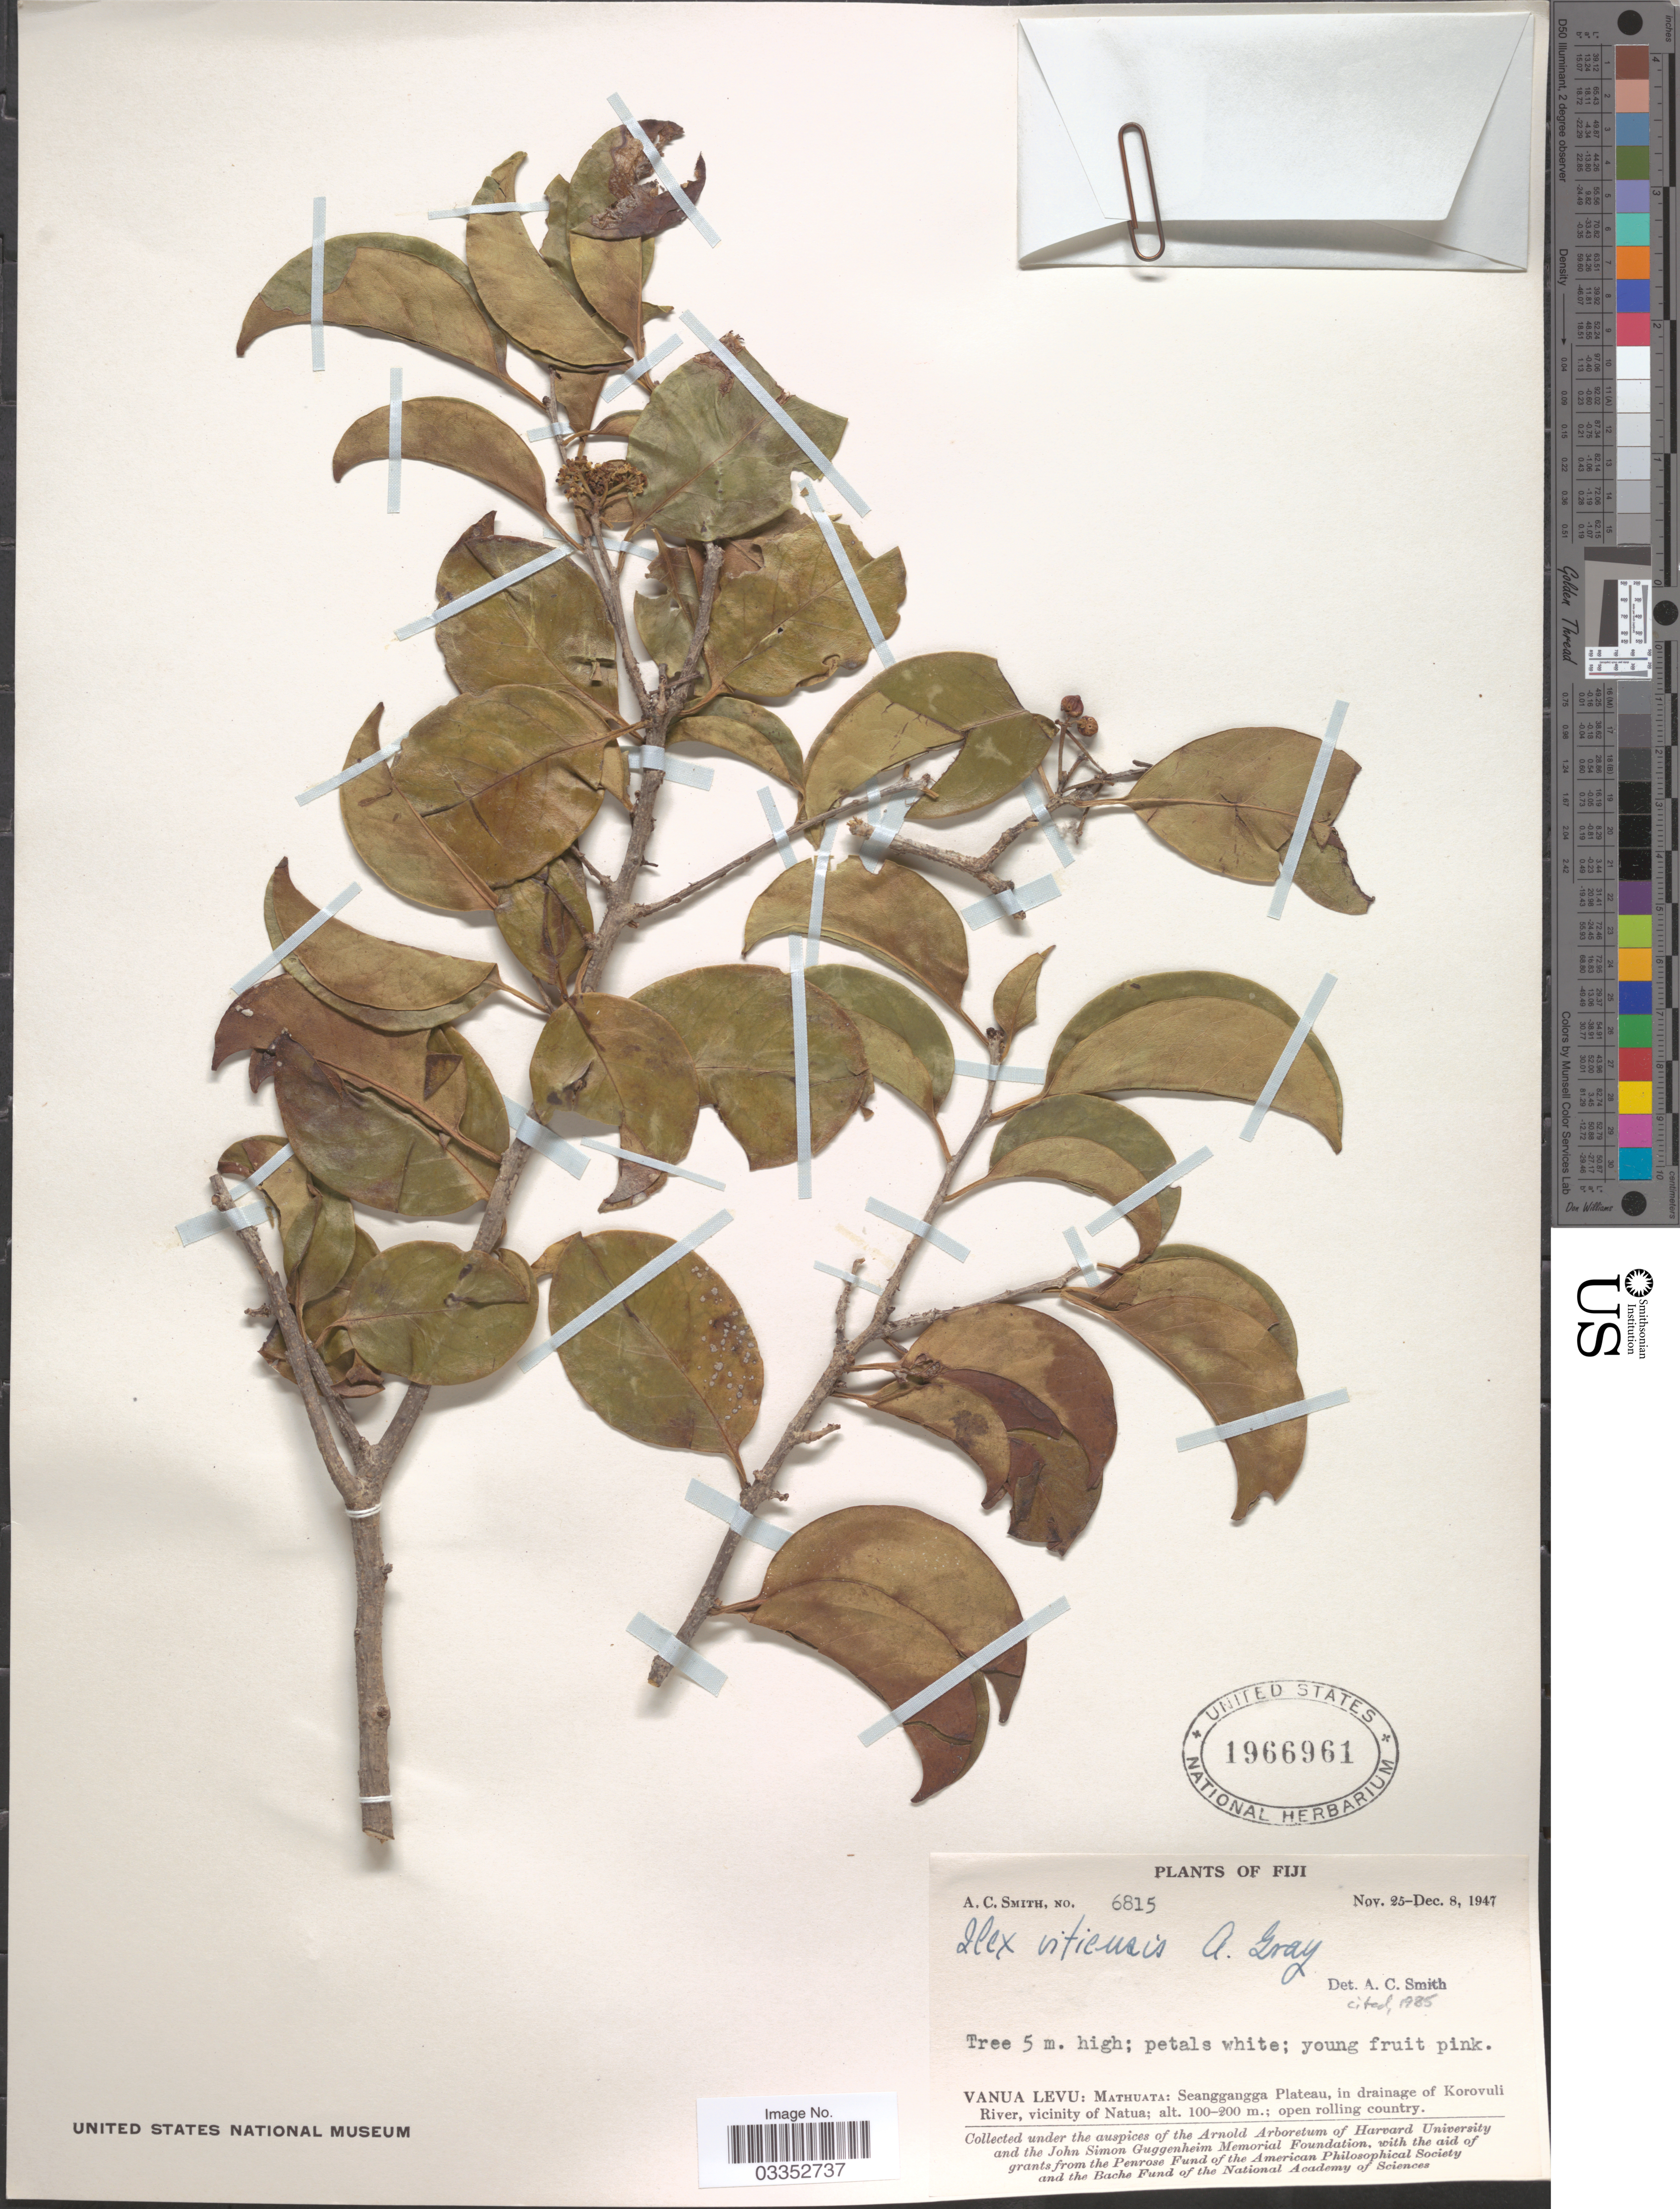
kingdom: Plantae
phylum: Tracheophyta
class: Magnoliopsida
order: Aquifoliales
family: Aquifoliaceae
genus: Ilex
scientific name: Ilex vitiensis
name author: A. Gray in Wilkes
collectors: A. C. Smith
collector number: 6815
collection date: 1947-11-25/1947-12-08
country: Fiji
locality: Vanua Levu: Mathuata: Seanggangga Plateau, in drainage of Korovuli River, vicinity of Natua.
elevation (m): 100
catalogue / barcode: US 1966961